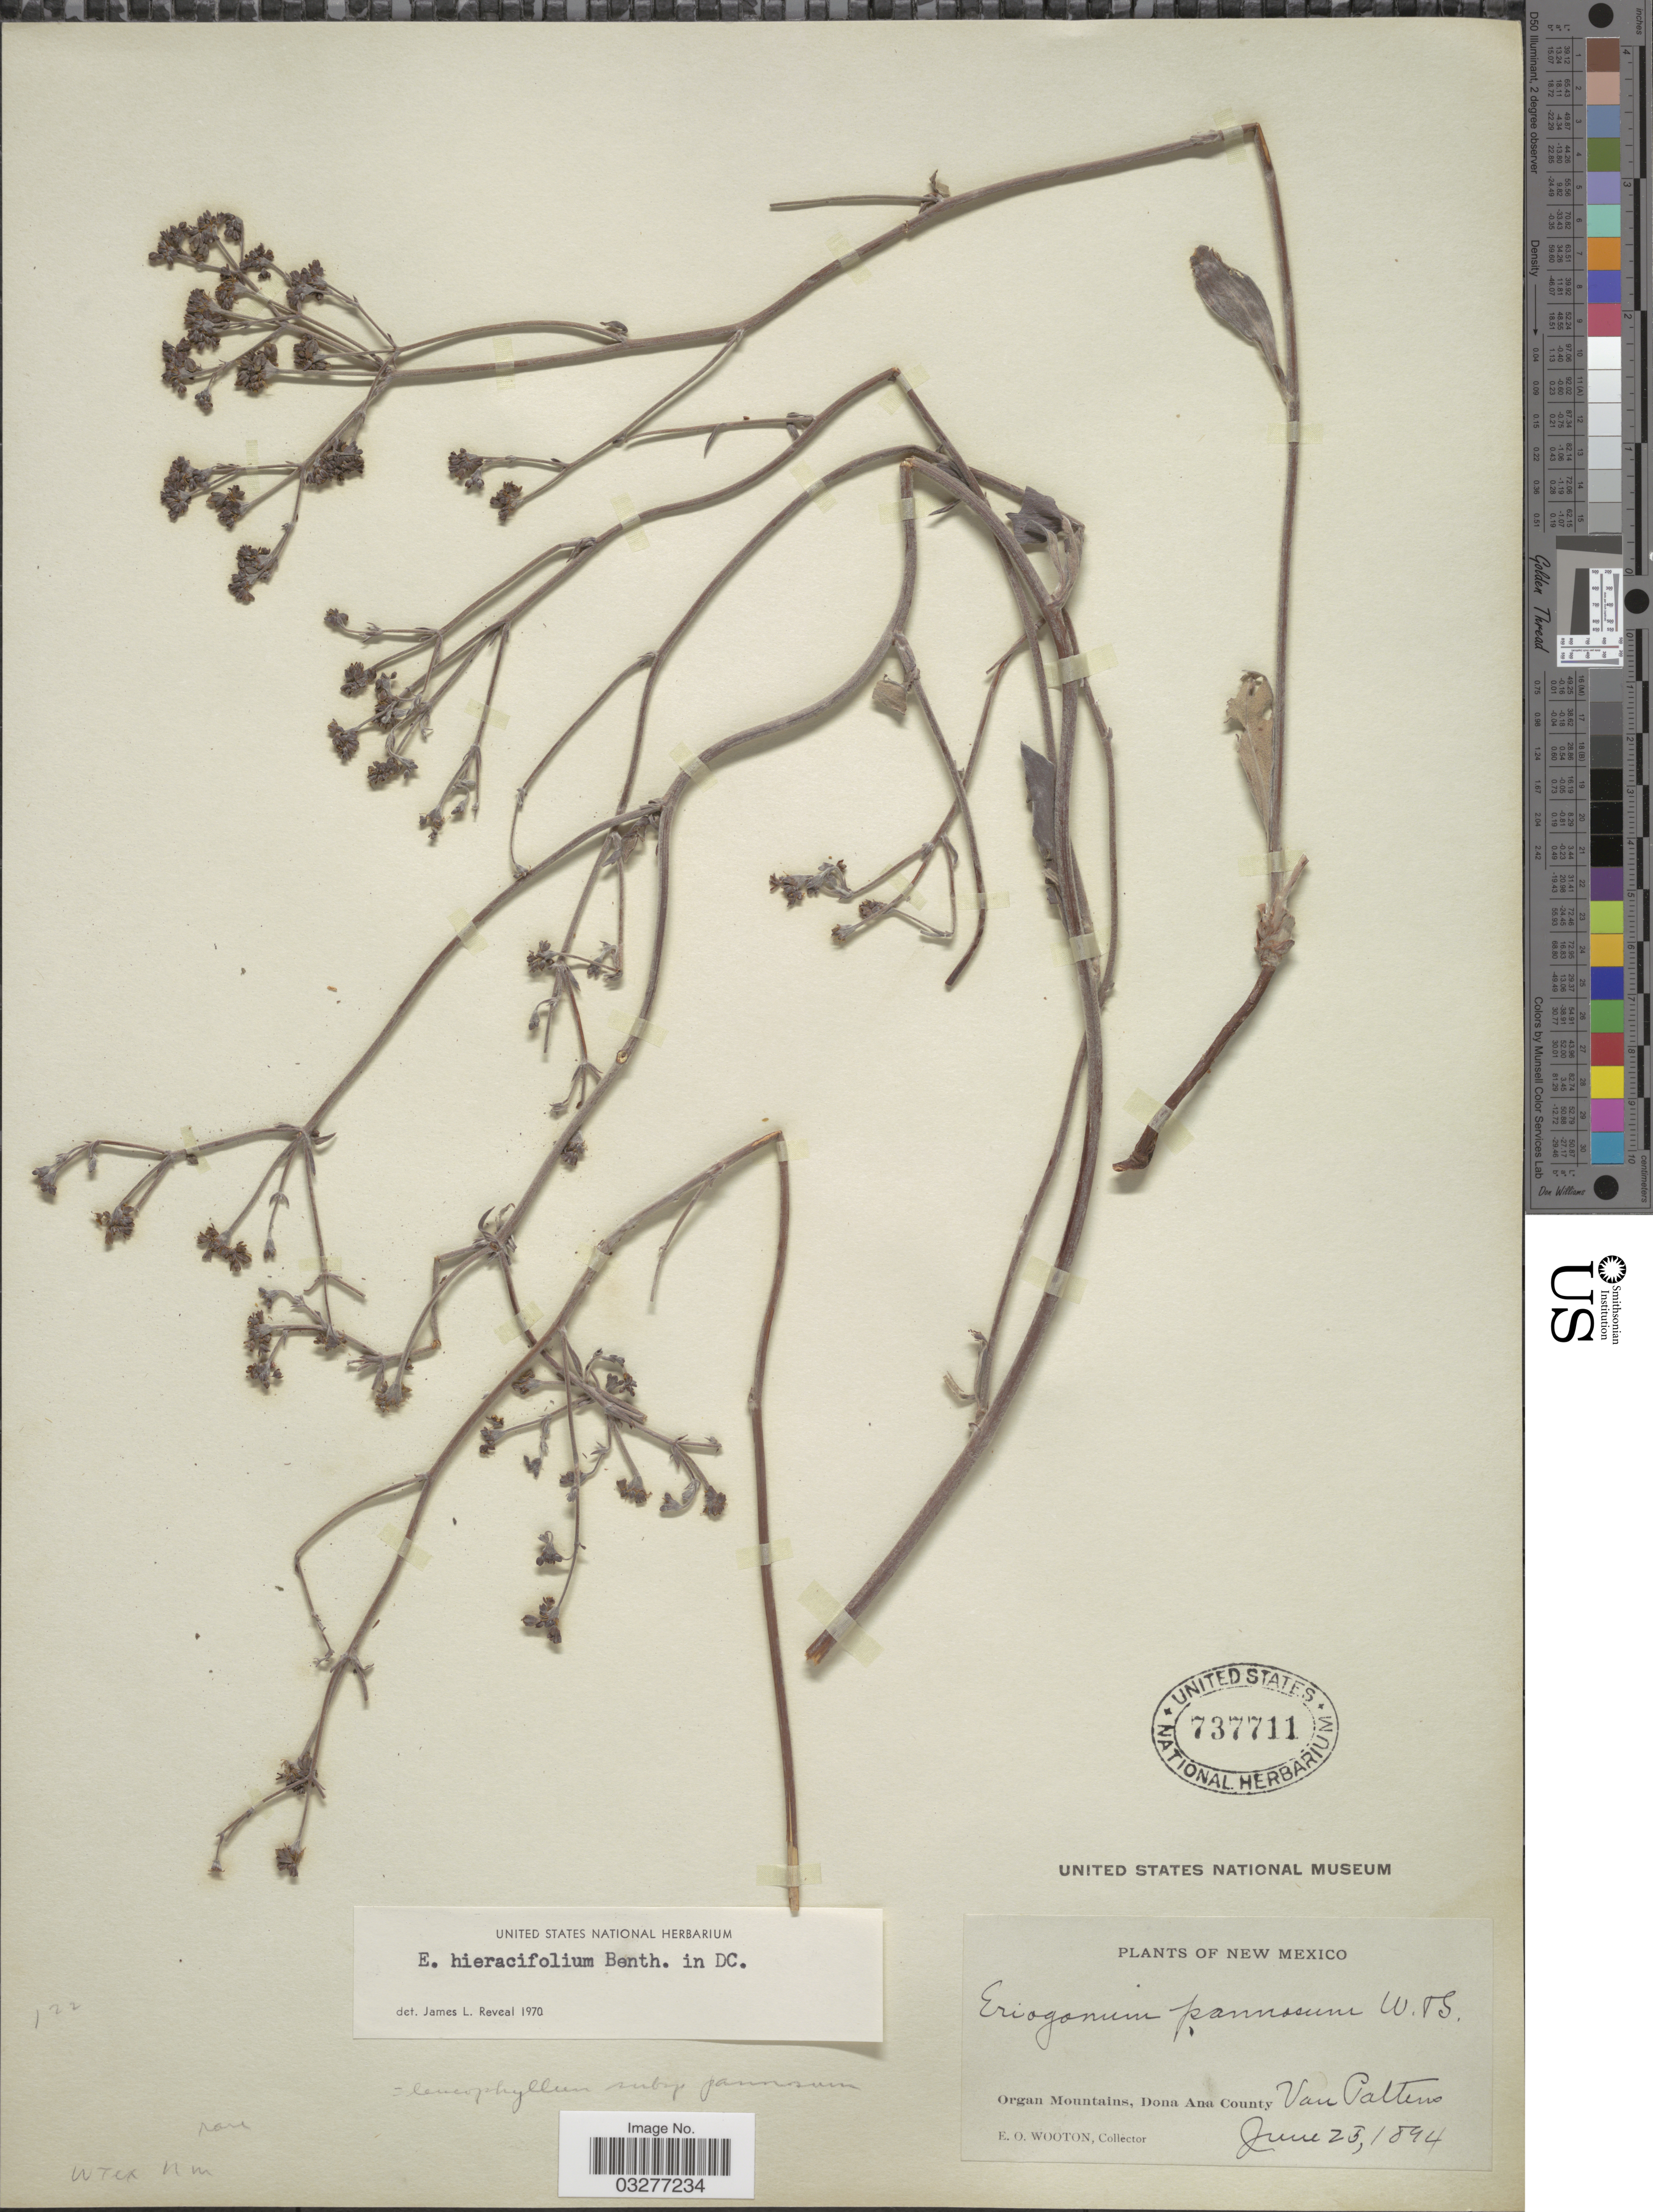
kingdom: Plantae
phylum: Tracheophyta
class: Magnoliopsida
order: Caryophyllales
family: Polygonaceae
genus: Eriogonum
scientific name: Eriogonum hieraciifolium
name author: Benth. in DC.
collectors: E. O. Wooton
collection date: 1894-06-25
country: United States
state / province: New Mexico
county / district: Dona Ana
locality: Organ Mountains, Dona Ana County. Van Pattens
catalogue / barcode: US 737711